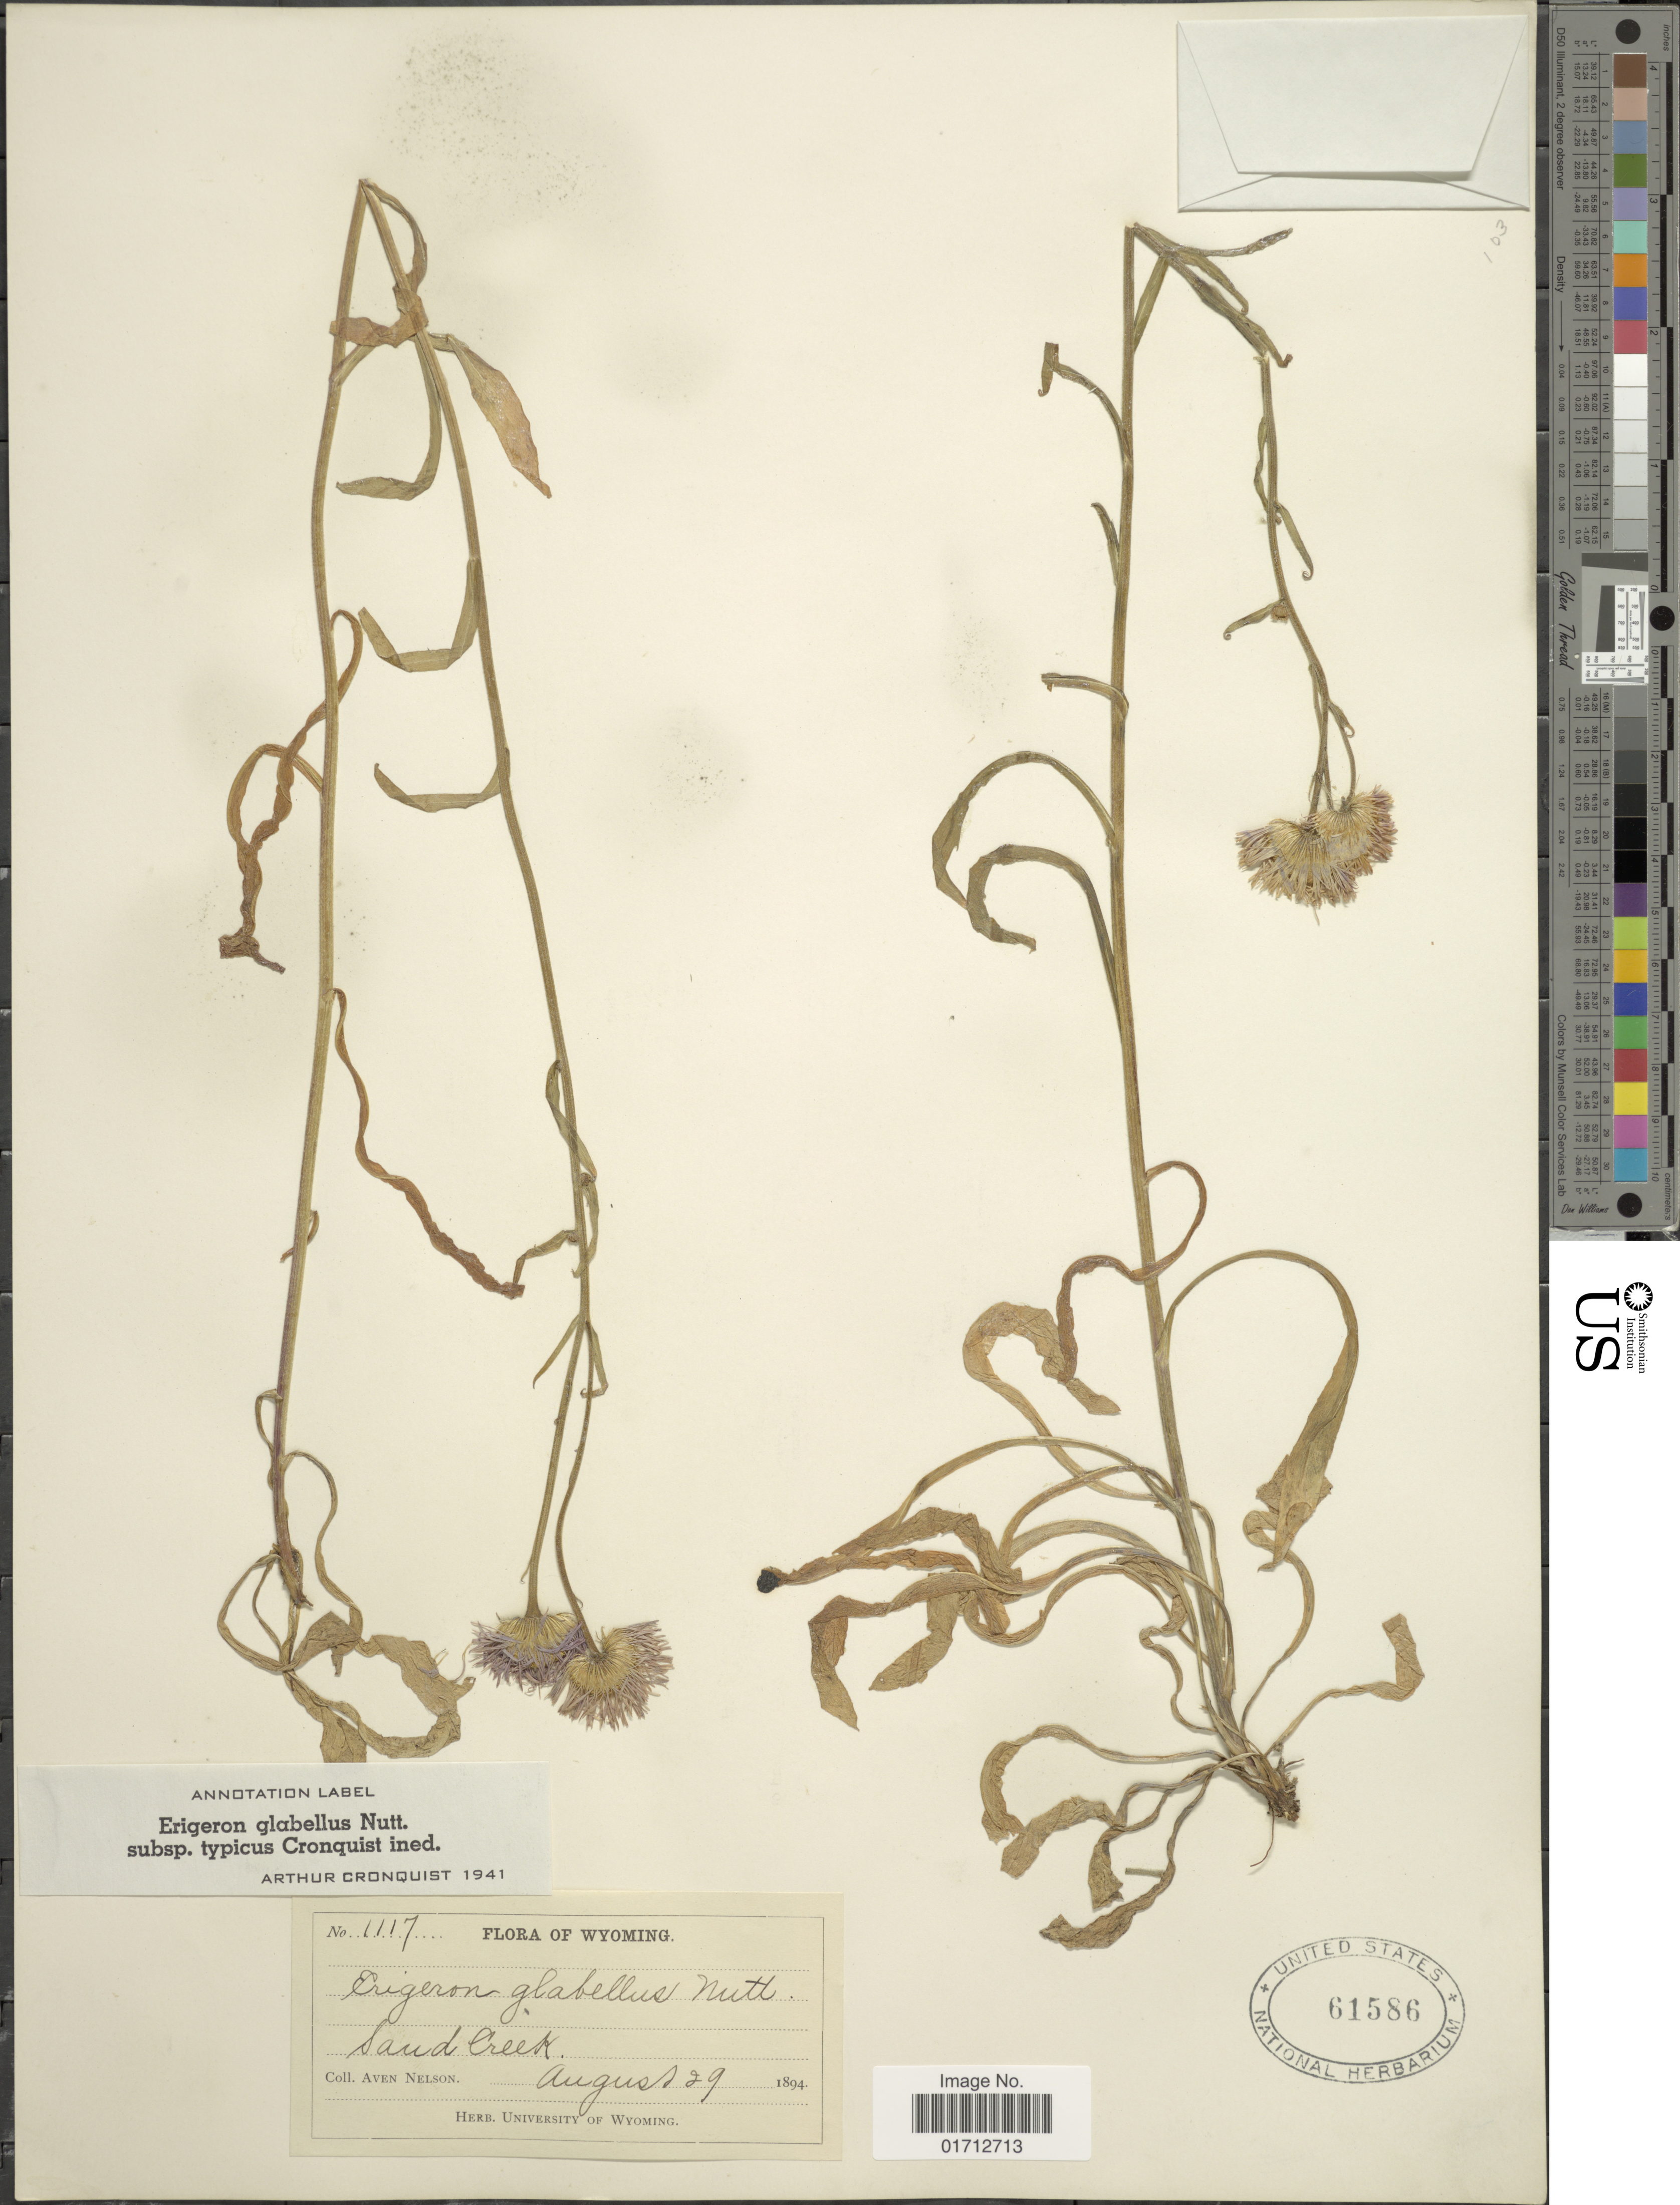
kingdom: Plantae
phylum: Tracheophyta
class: Magnoliopsida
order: Asterales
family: Asteraceae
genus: Erigeron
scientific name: Erigeron glabellus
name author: Nutt.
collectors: A. Nelson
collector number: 1117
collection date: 1894-08-29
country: United States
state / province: Wyoming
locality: Sand Creek.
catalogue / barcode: US 61586